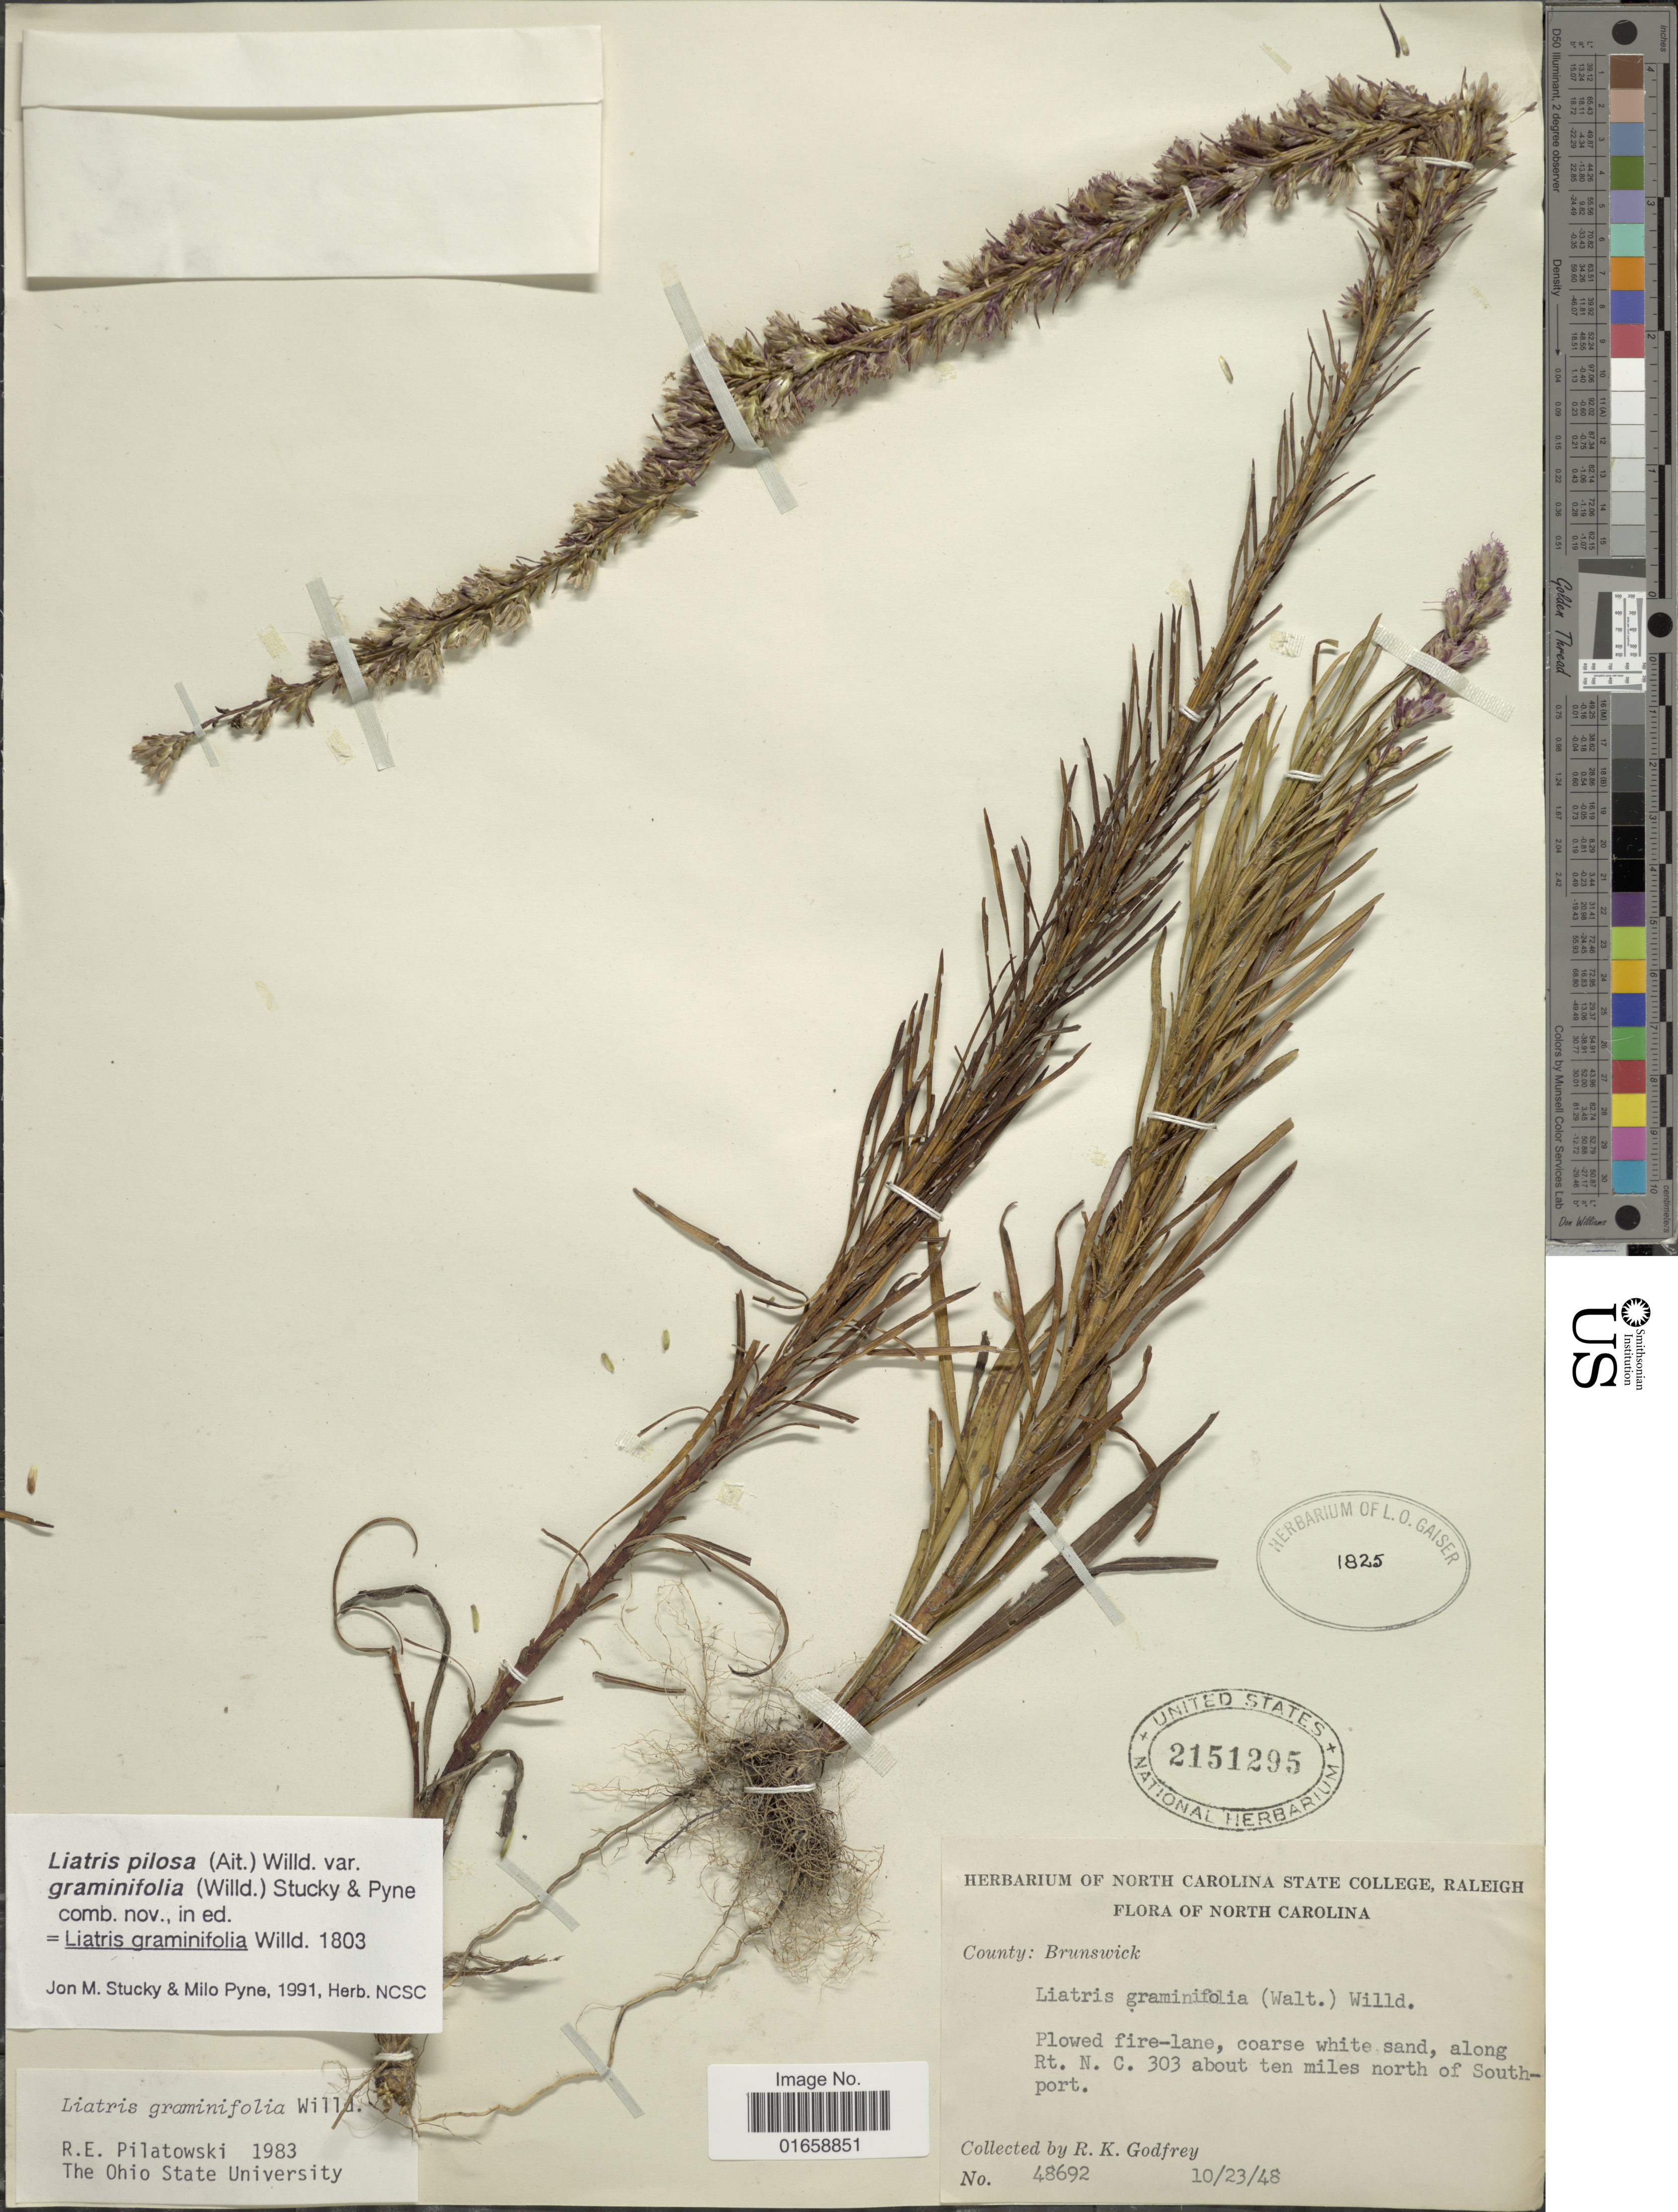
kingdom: Plantae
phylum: Tracheophyta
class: Magnoliopsida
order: Asterales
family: Asteraceae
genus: Liatris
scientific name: Liatris pilosa var. graminifolia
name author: Willd.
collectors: R. K. Godfrey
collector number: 48692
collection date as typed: Transcribed d/m/y: 23/10/48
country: United States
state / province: North Carolina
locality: Plowed fire-lane, coarse white sand, along Rt. N.C. 303 about 10 miles north of Southport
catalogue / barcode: US 2151295